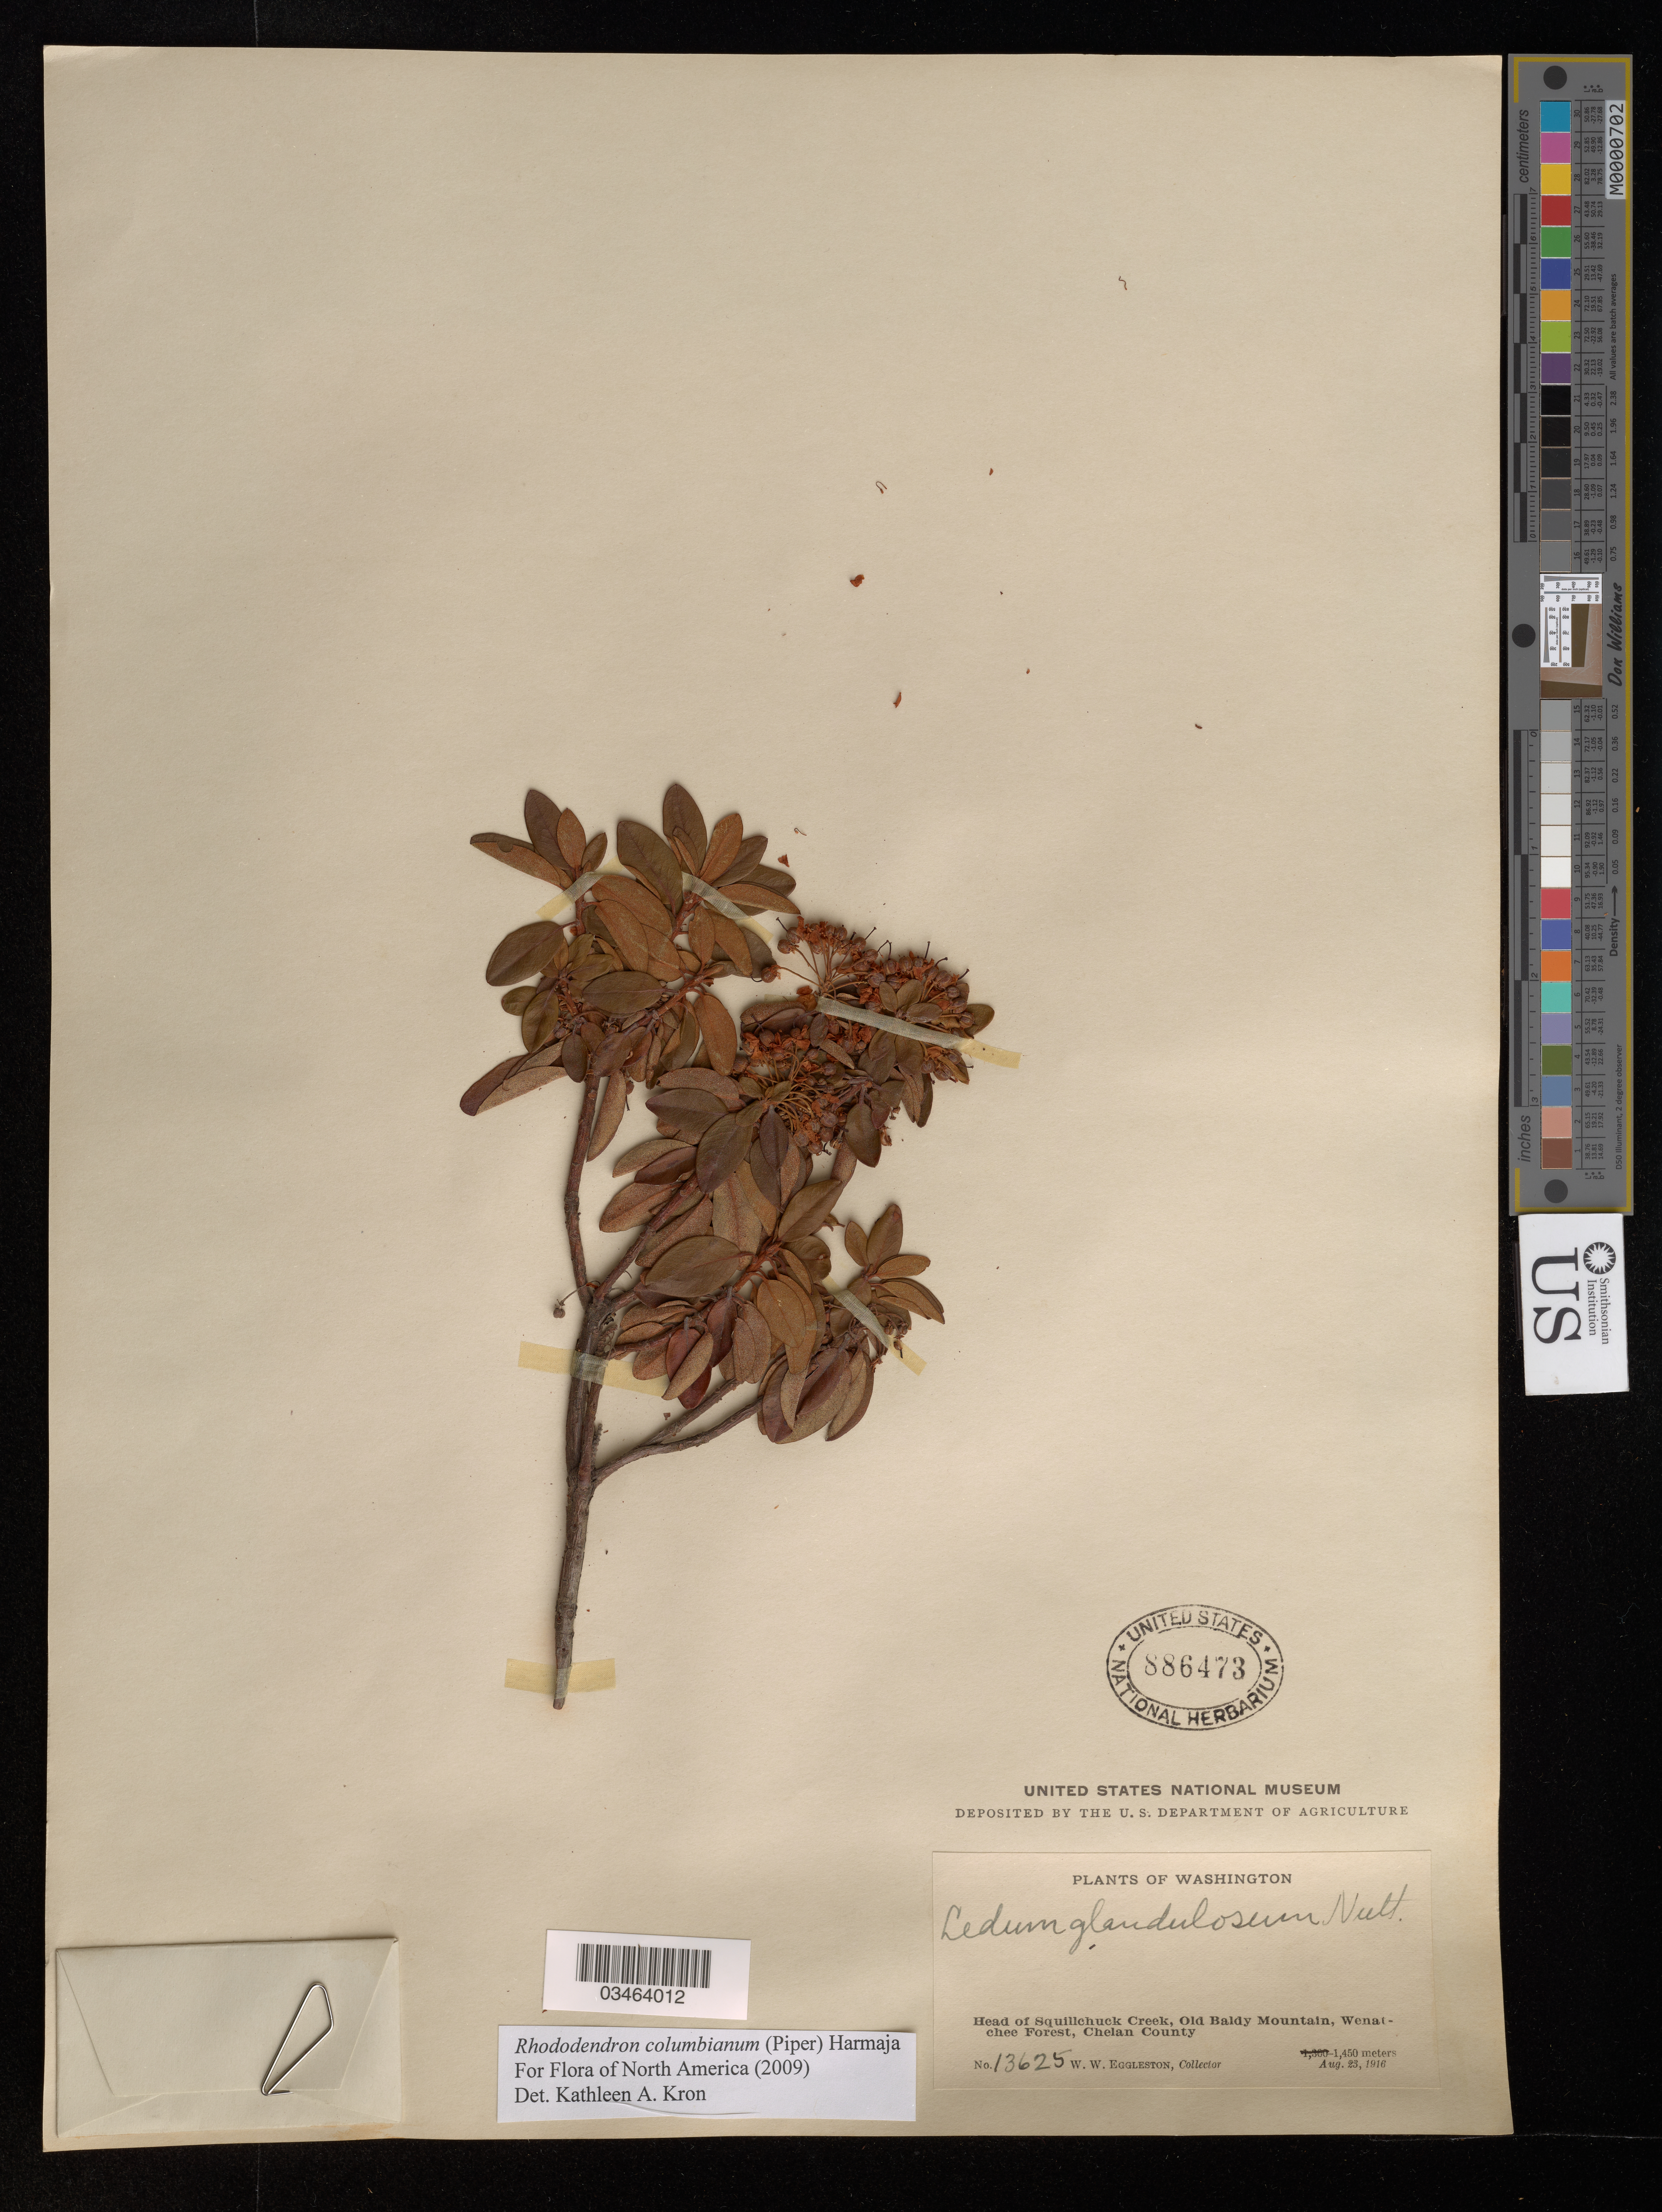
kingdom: Plantae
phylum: Tracheophyta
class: Magnoliopsida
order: Ericales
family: Ericaceae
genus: Rhododendron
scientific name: Rhododendron columbianum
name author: (Piper) Harmaja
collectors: W. W. Eggleston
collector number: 13625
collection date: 1916-08-23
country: United States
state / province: Washington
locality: Head of Squillchuck Creek, Old Baldy Mountain, Wenatchee Forest, Chelan County.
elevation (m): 1450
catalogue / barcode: US 886473